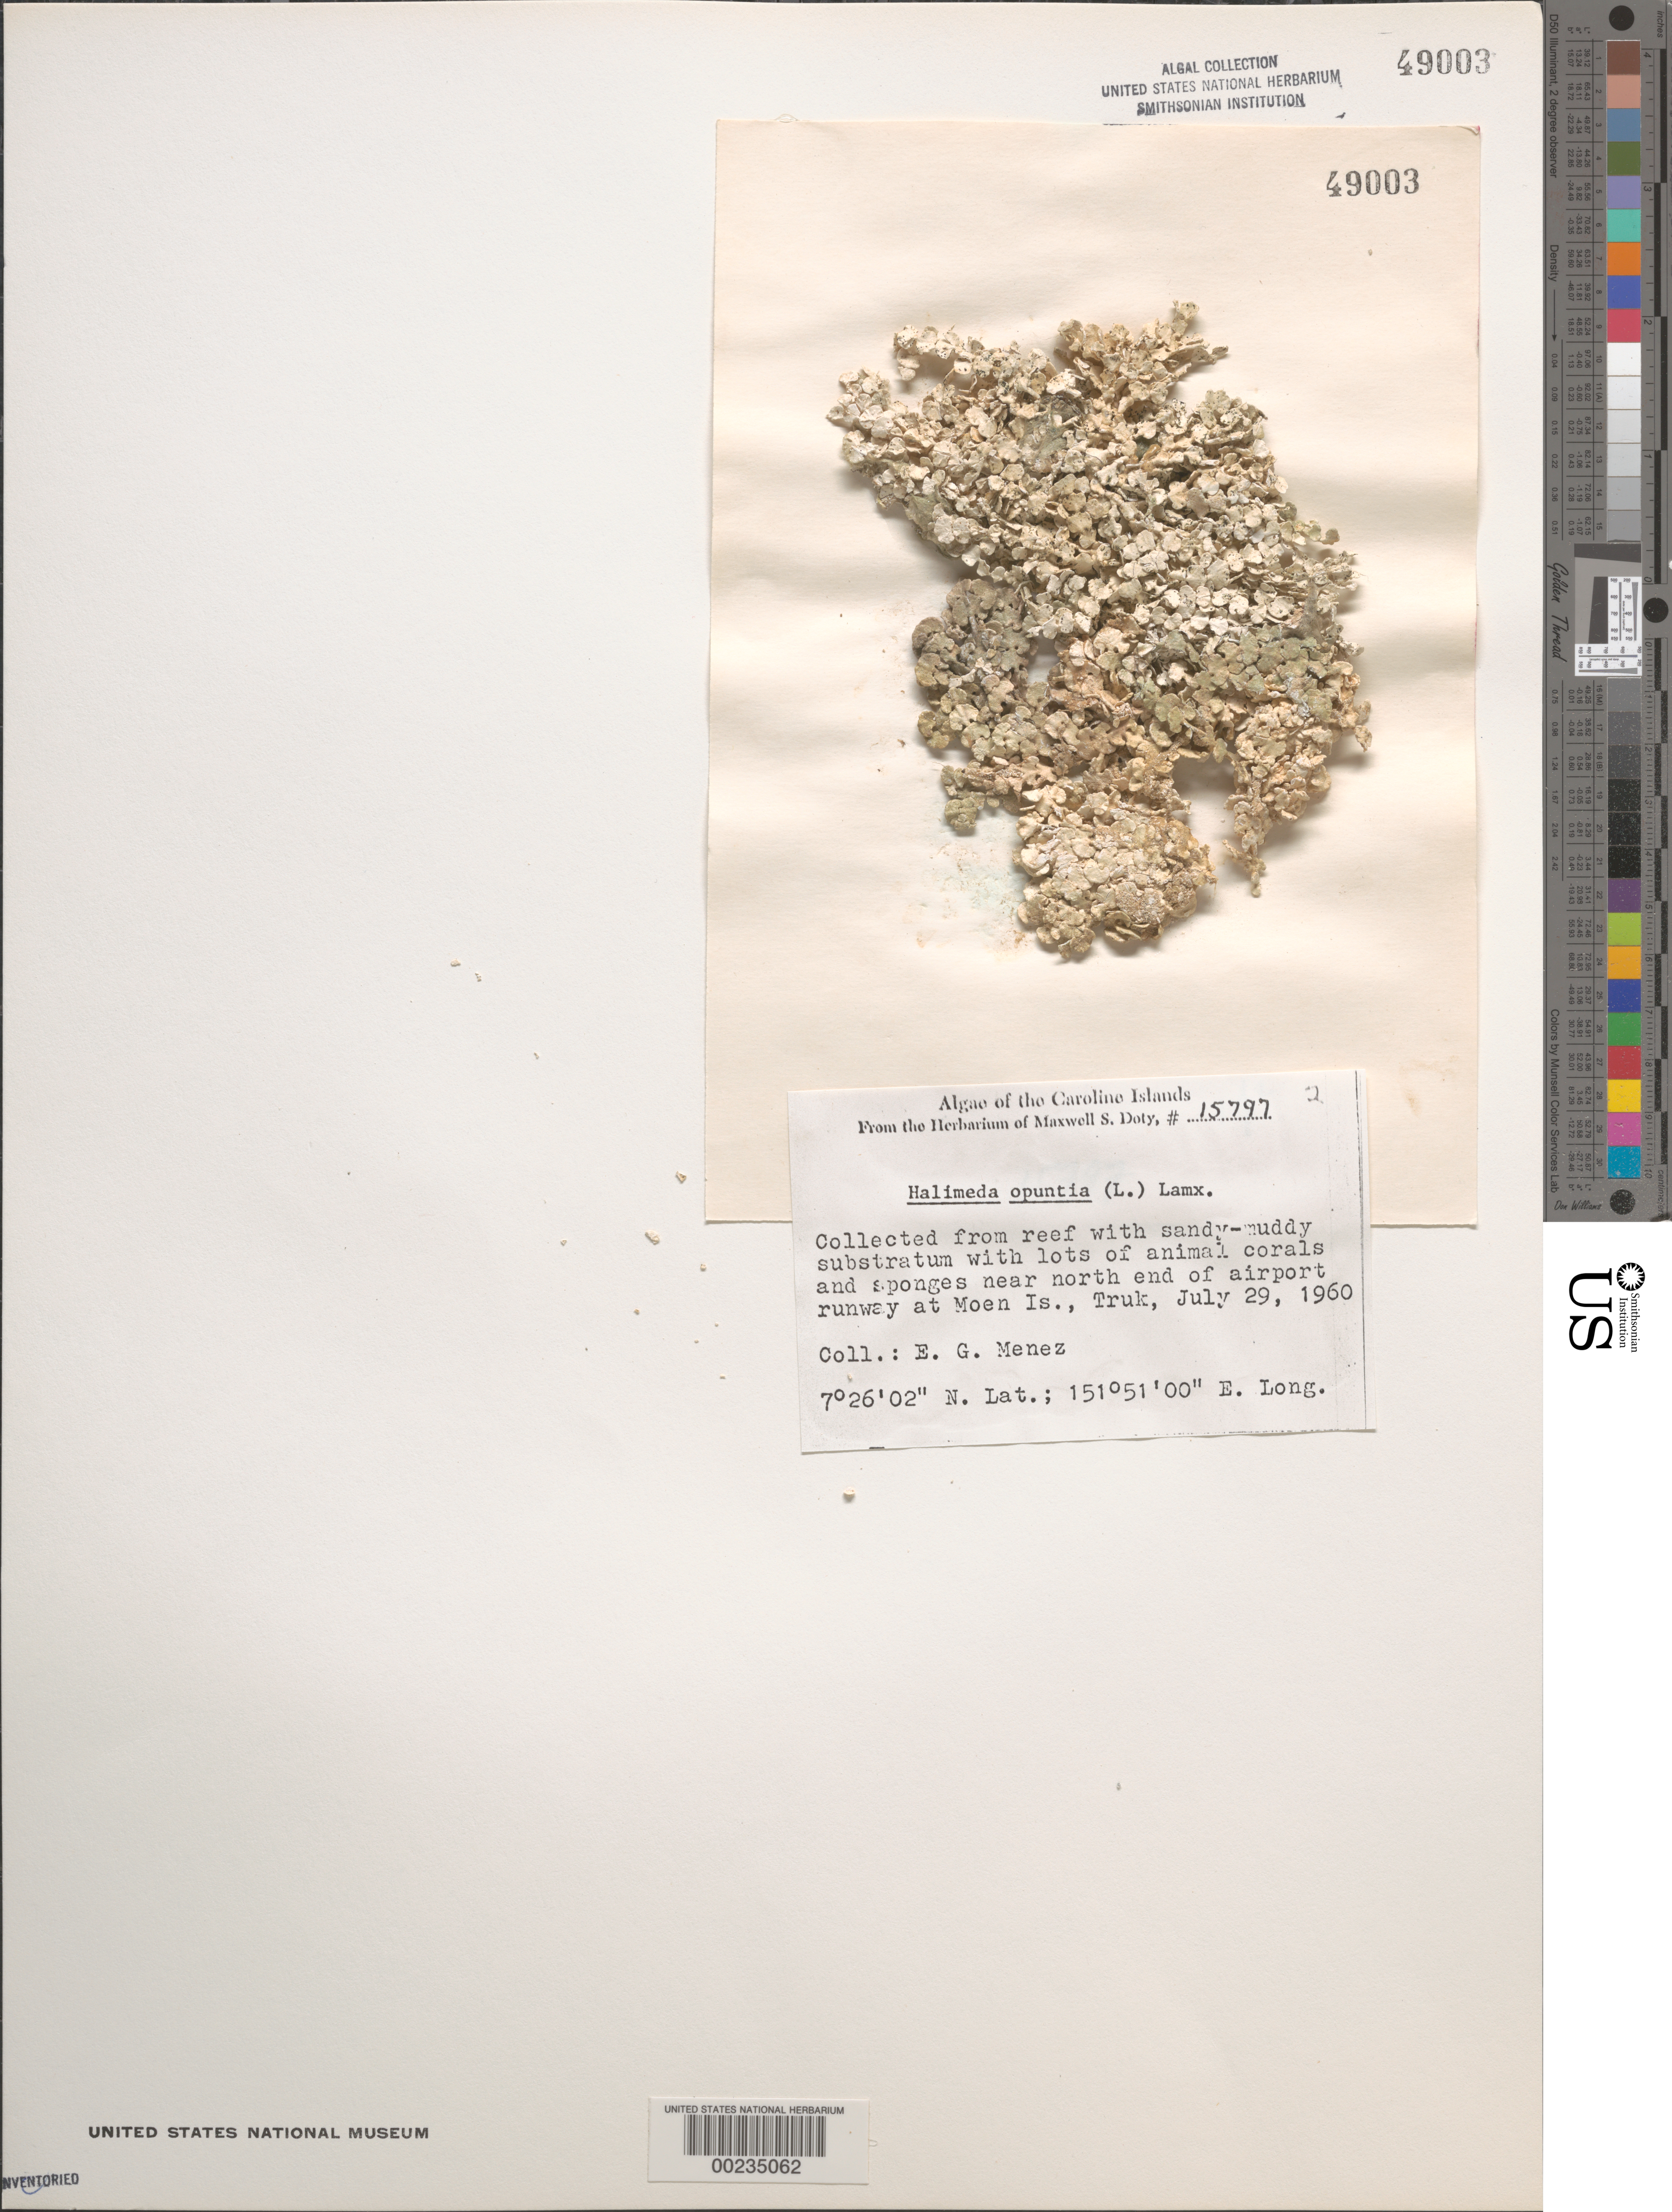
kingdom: Plantae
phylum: Chlorophyta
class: Ulvophyceae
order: Bryopsidales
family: Halimedaceae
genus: Halimeda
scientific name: Halimeda opuntia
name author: (L.) J.V.Lamouroux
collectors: Meñez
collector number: MSD 15797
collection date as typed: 29 Jul 1960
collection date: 1960-07-29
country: Micronesia, Federated States of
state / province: Truk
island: Moen [Wono]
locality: Near north end of airport runway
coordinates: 7 26' 02" N, 151 51' 00" E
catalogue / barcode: US 49003